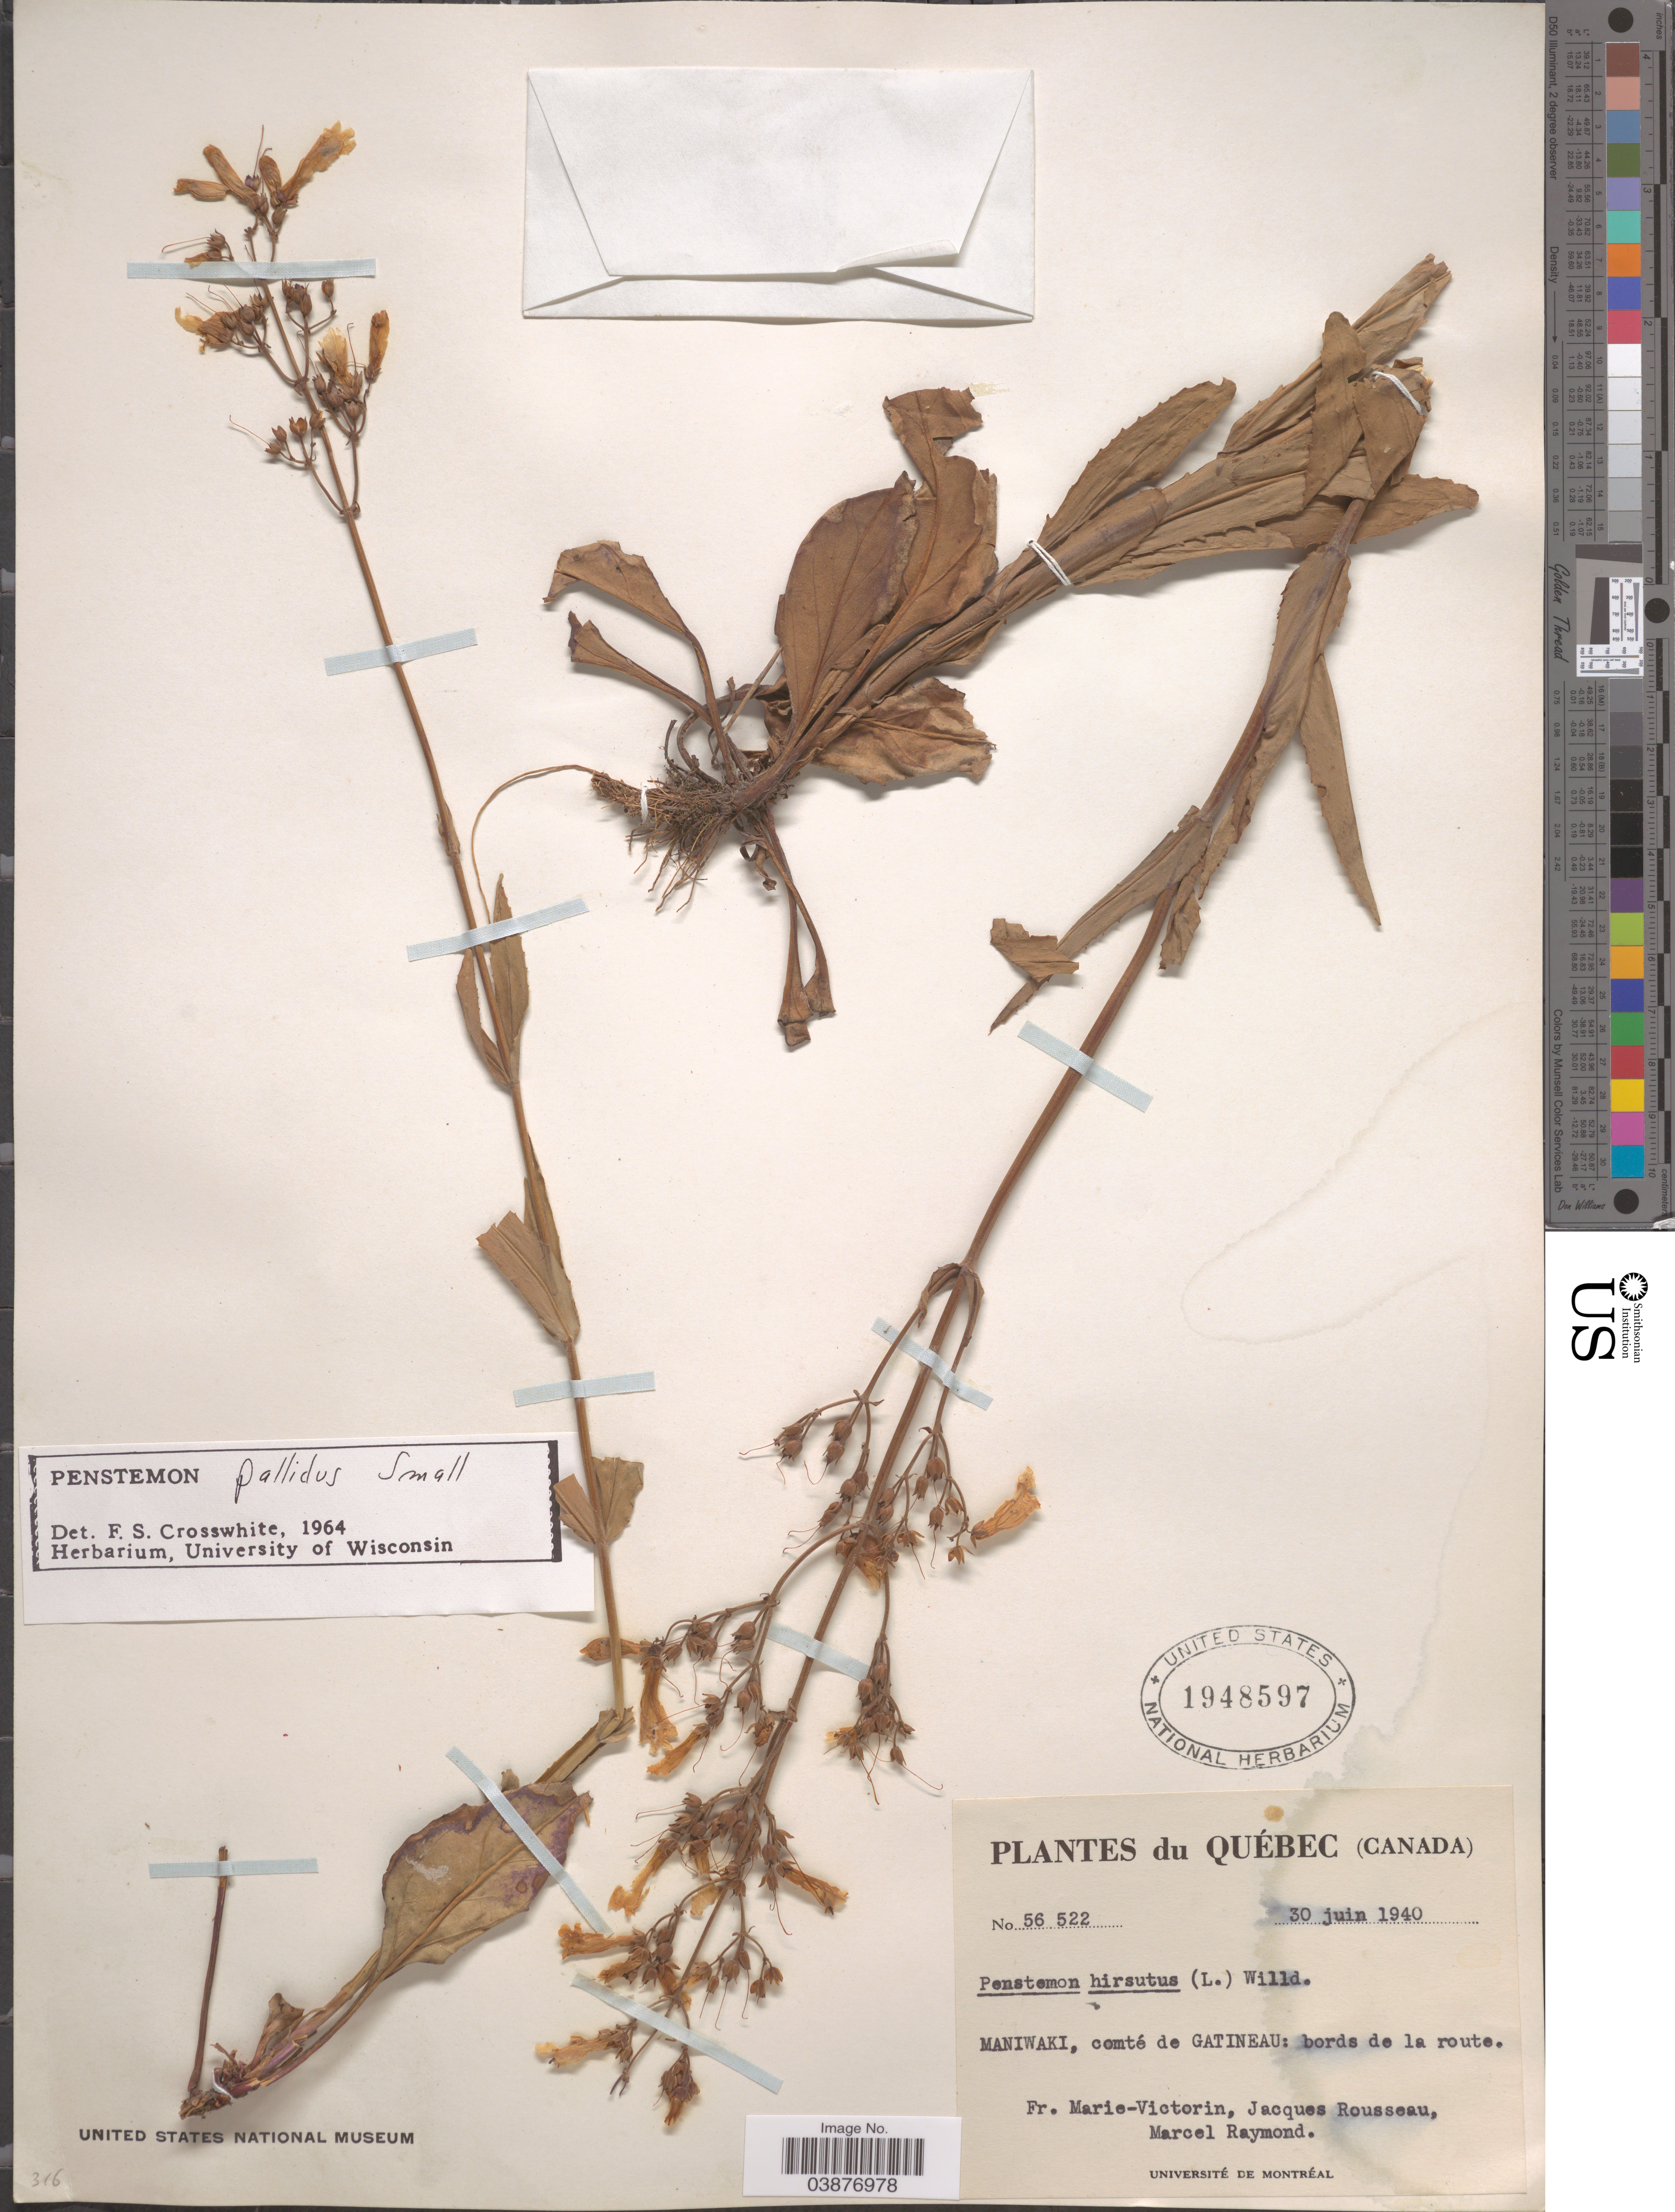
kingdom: Plantae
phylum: Tracheophyta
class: Magnoliopsida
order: Lamiales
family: Plantaginaceae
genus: Penstemon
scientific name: Penstemon pallidus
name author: Small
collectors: F. Marie-Victorin, J. Rousseau & M. Raymond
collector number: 56522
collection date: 1940-06-30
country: Canada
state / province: Quebec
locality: Maniwaki, comté de Gatineau: bords de la route.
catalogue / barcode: US 1948597